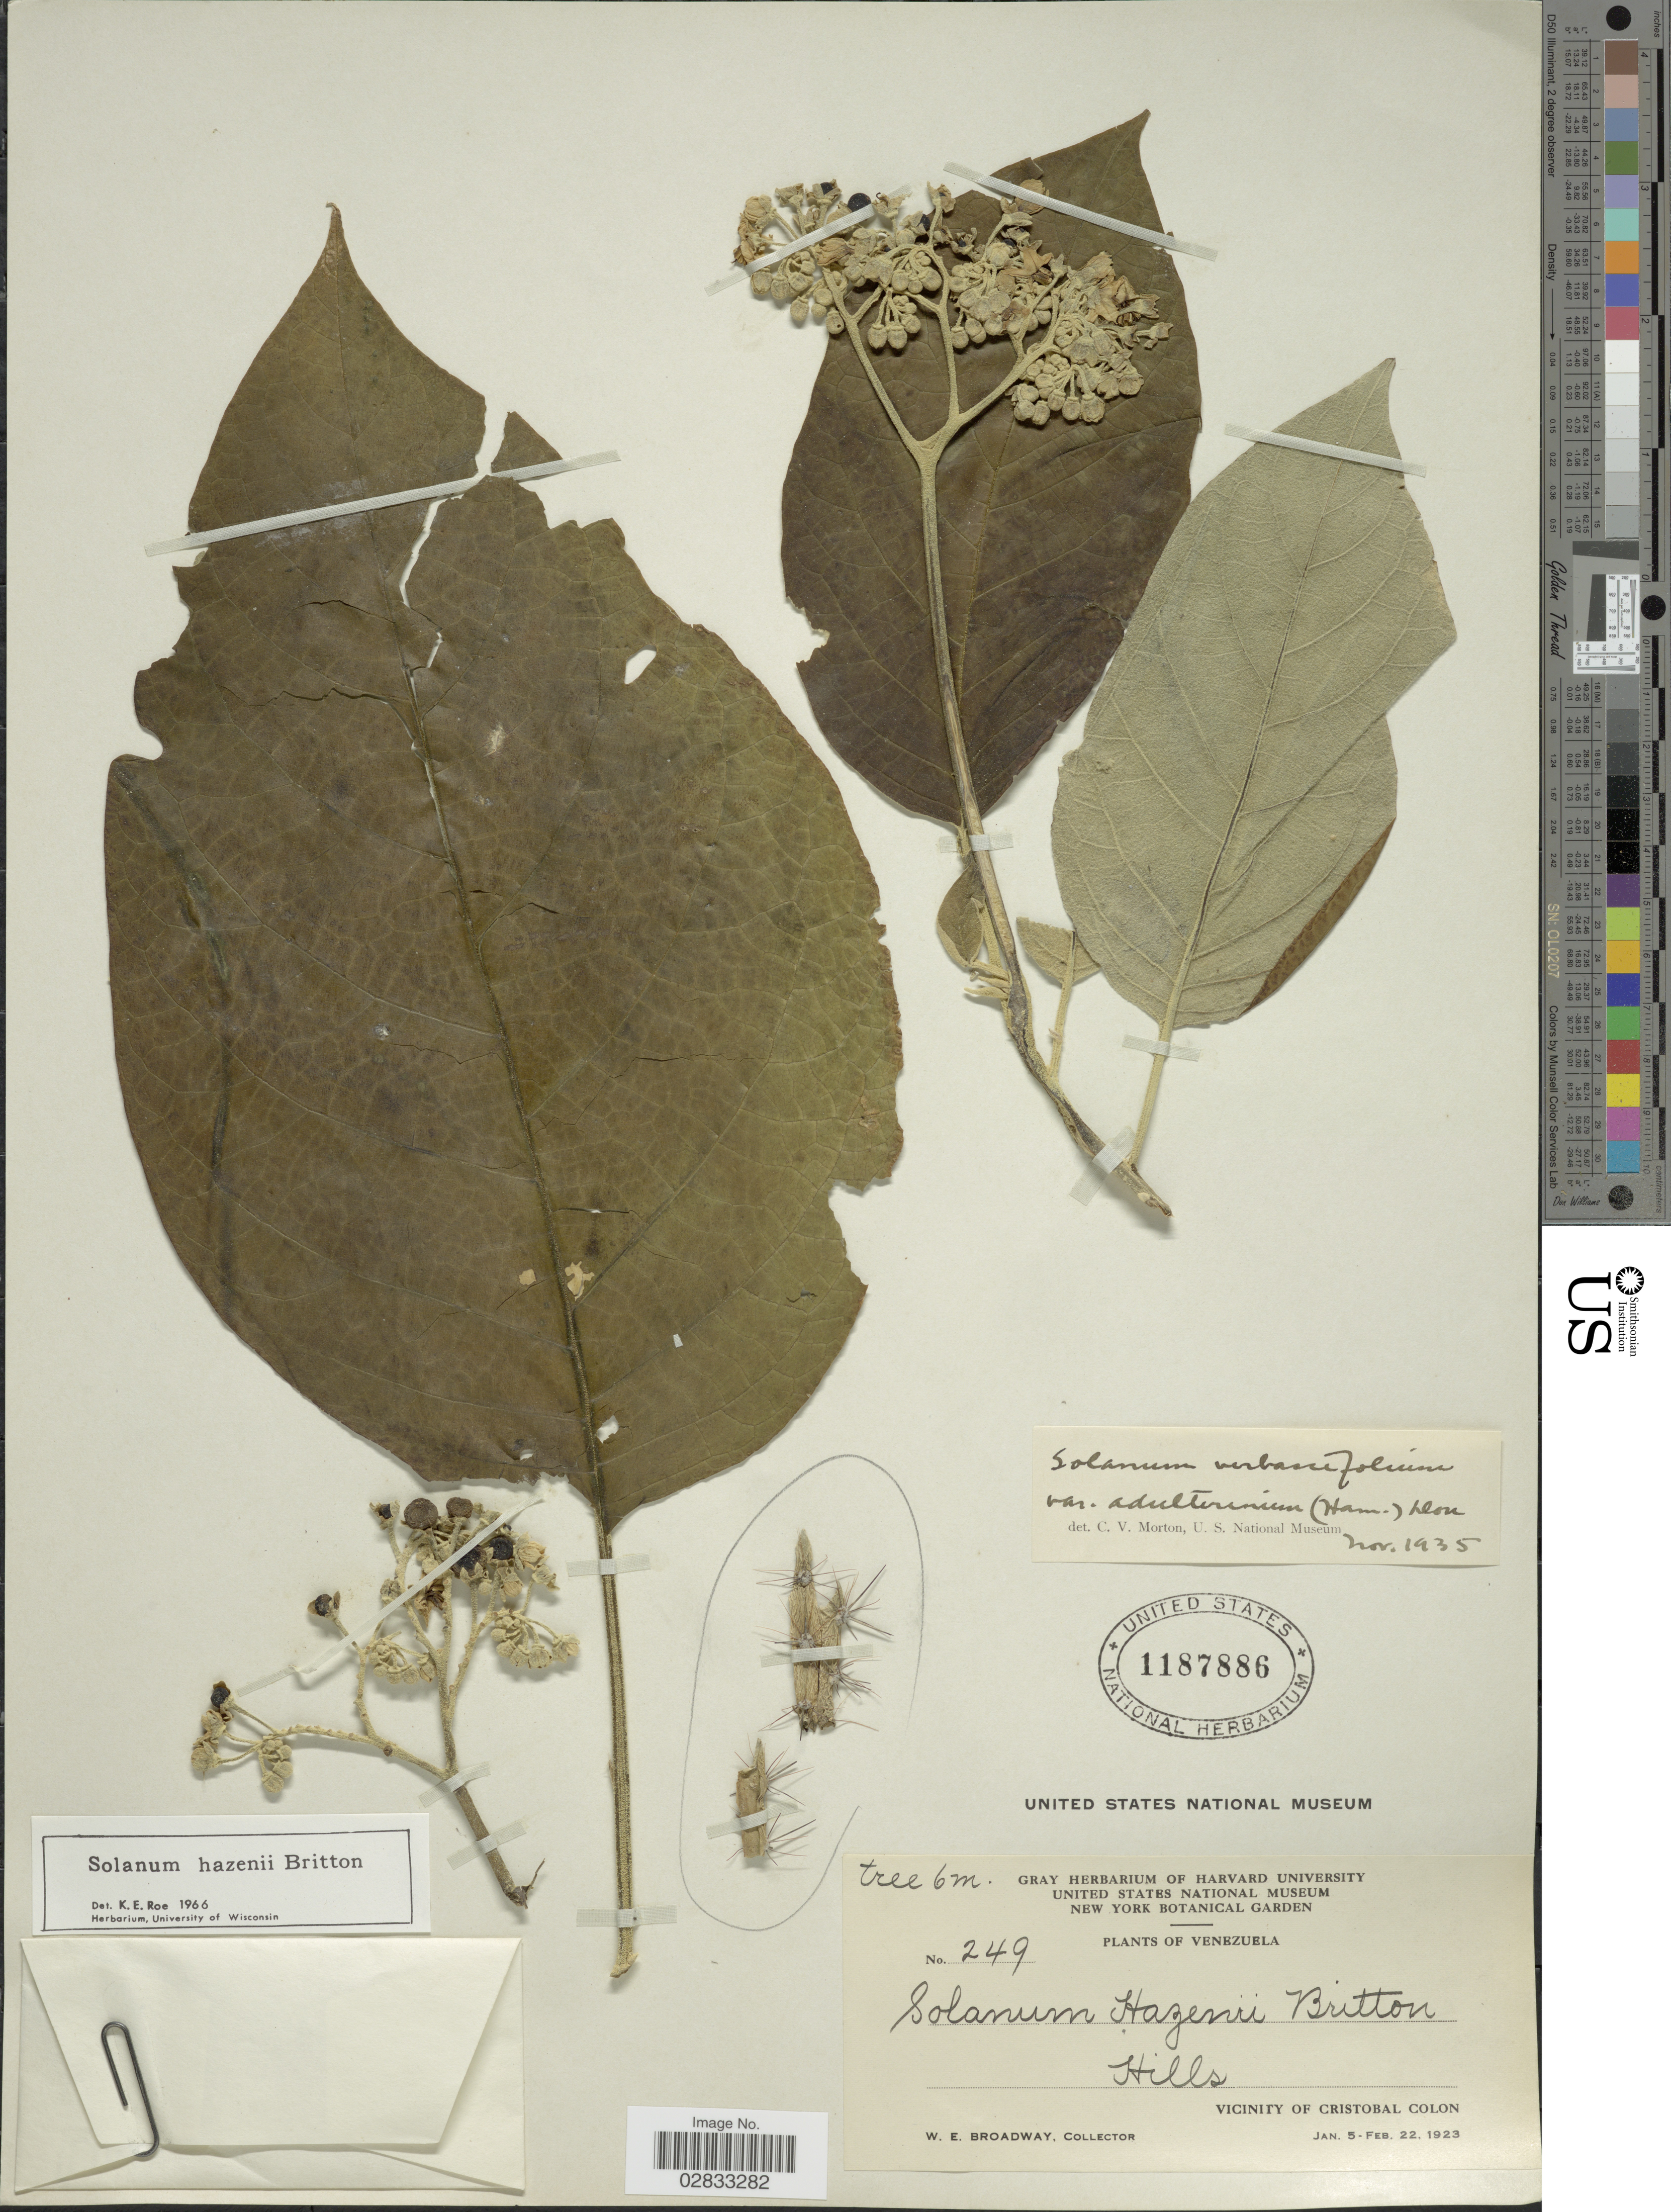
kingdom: Plantae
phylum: Tracheophyta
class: Magnoliopsida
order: Solanales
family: Solanaceae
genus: Solanum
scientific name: Solanum hazenii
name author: Britton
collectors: W. E. Broadway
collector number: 249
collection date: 1922-01-05/1923-02-22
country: Venezuela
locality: Vicinity of Cristobal Colon.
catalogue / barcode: US 1187886